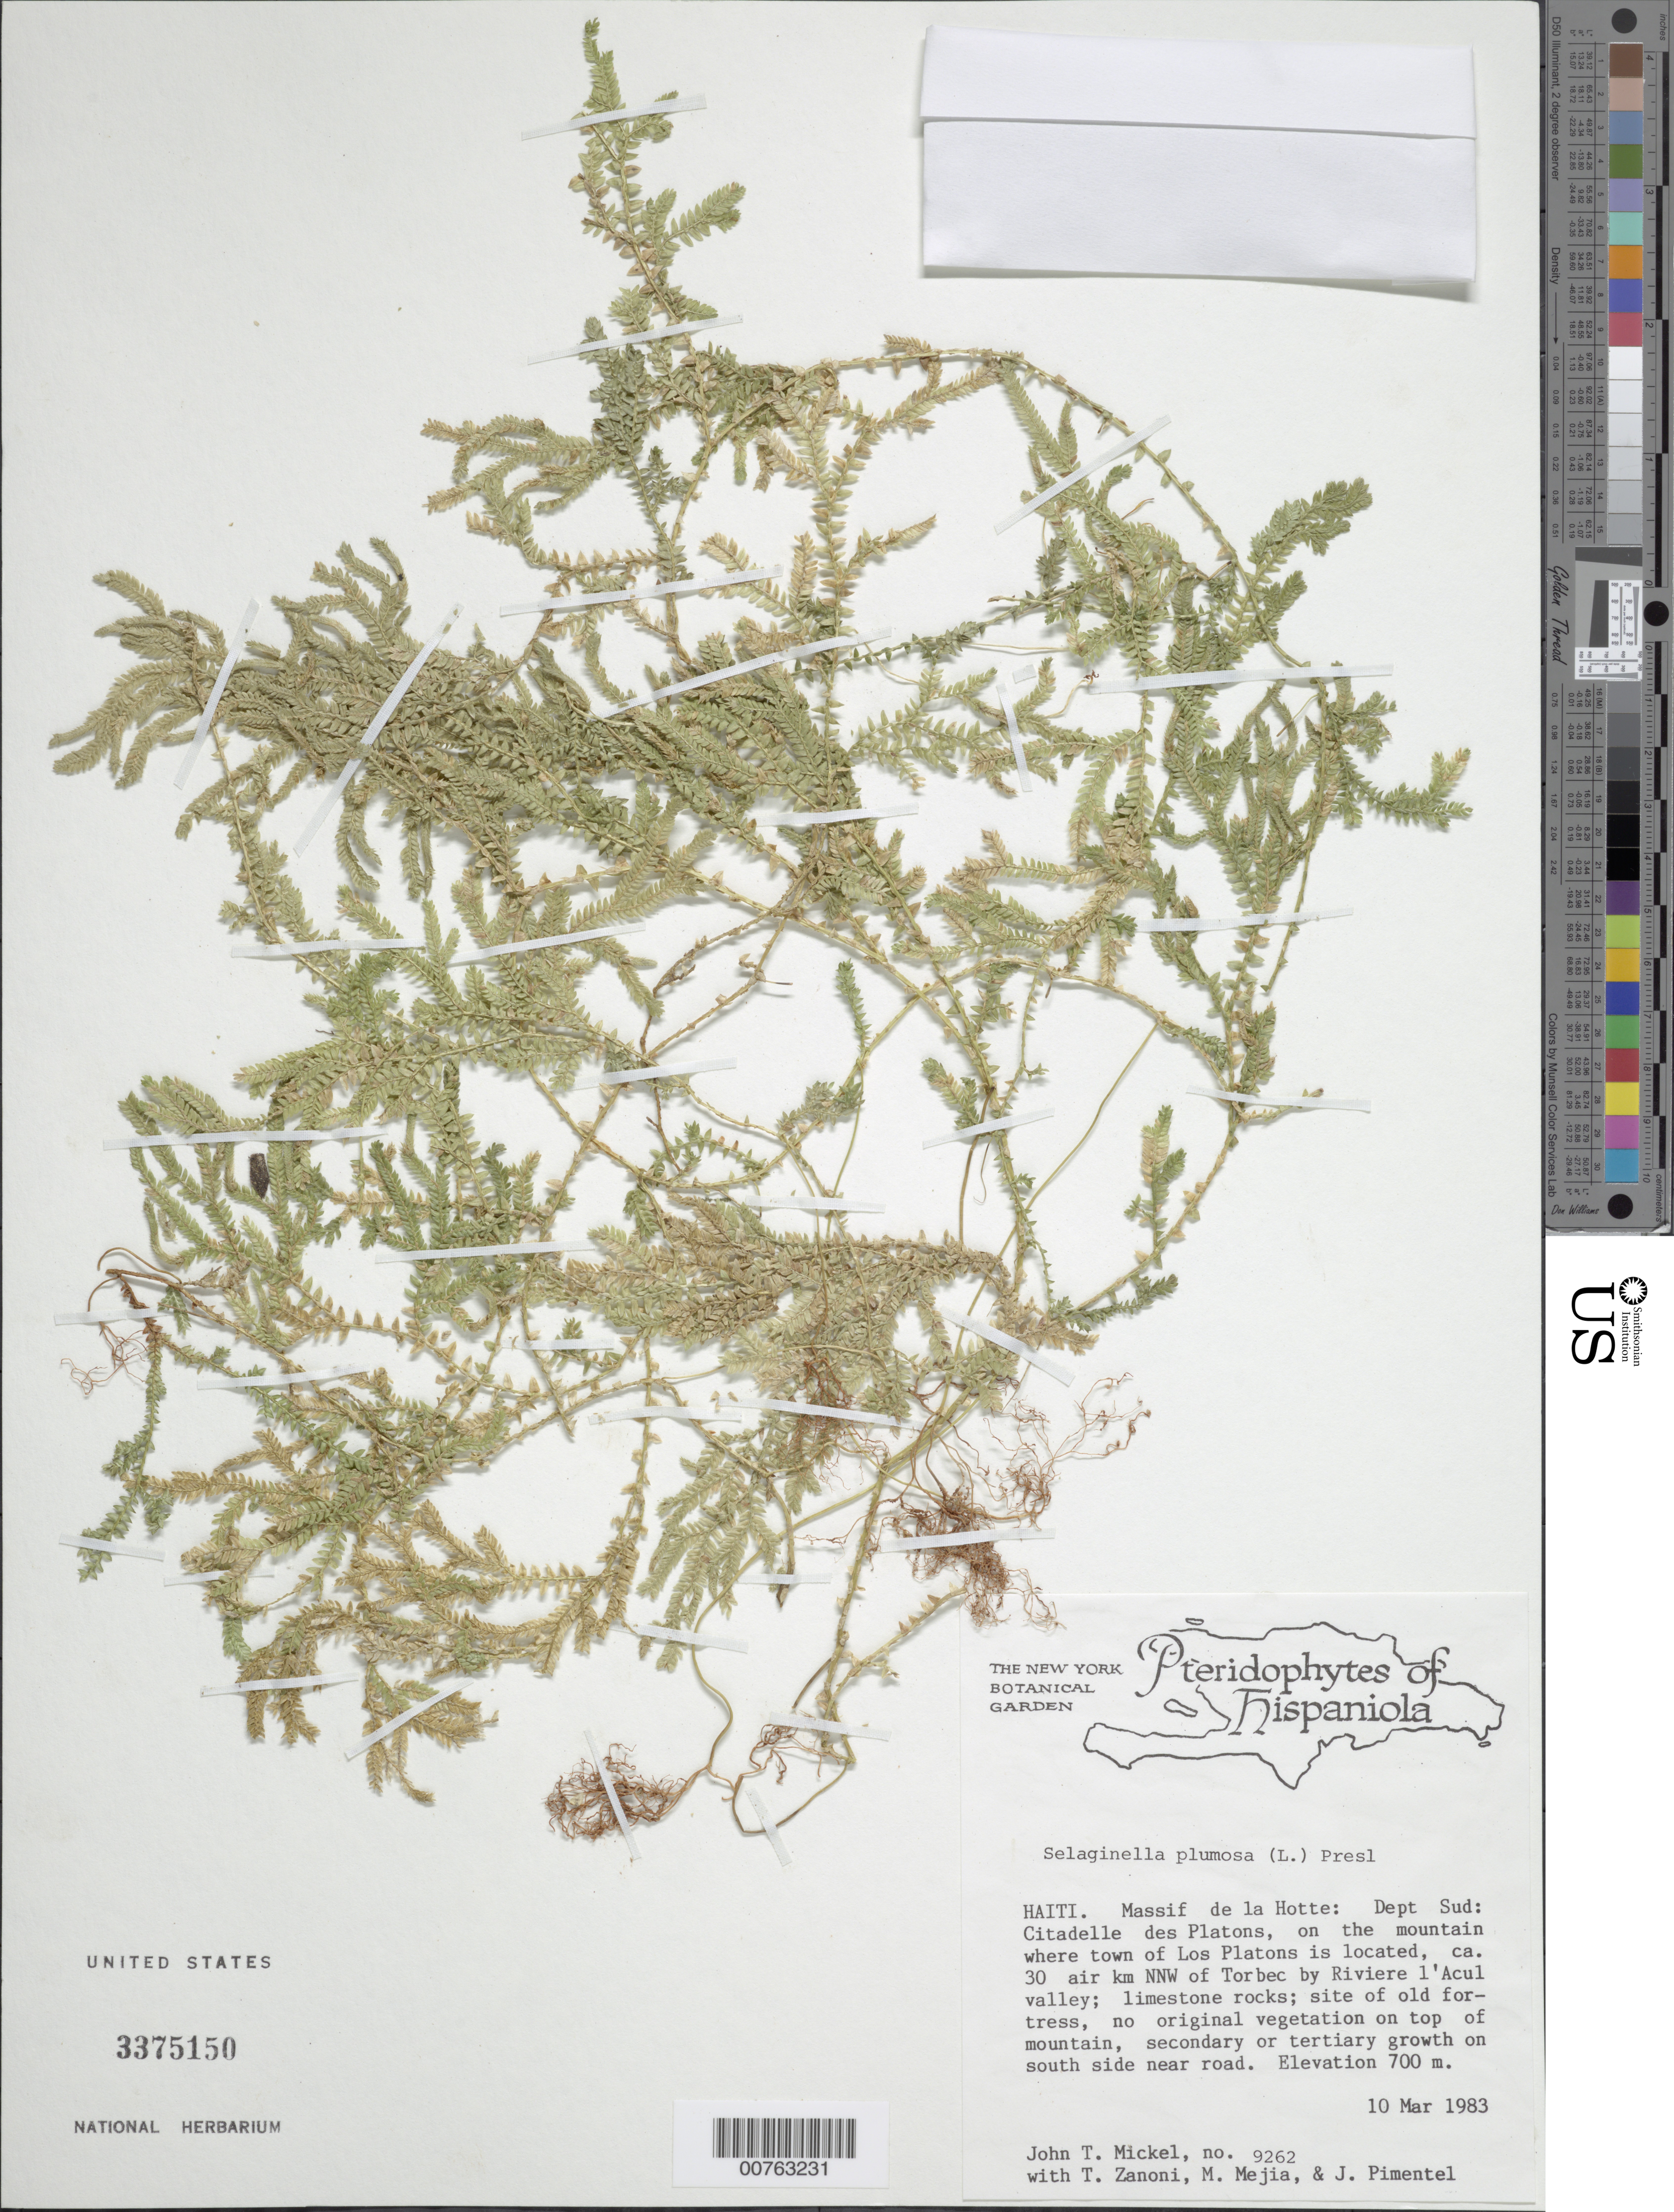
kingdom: Plantae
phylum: Tracheophyta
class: Lycopodiopsida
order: Selaginellales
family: Selaginellaceae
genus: Selaginella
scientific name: Selaginella plumosa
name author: (L.) C. Presl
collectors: J. T. Mickel, T. A. Zanoni, M. Mejia & J. Pimentel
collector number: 9262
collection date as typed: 10 Mar 1983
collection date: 1983-03-10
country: Haiti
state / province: Sud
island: Hispaniola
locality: Massif de la Hotte, Dept. Sud, Citadelle des Platons, on the mountain where town el Los Platons is located, ca. 30 air km NNW of Torbec by Riviere L'Acul valley. Site of old fortress. S side, near road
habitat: Limestone rocks, no original vegetation on top of mountain, secondary or tertiary growth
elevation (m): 700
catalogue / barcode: US 3375150